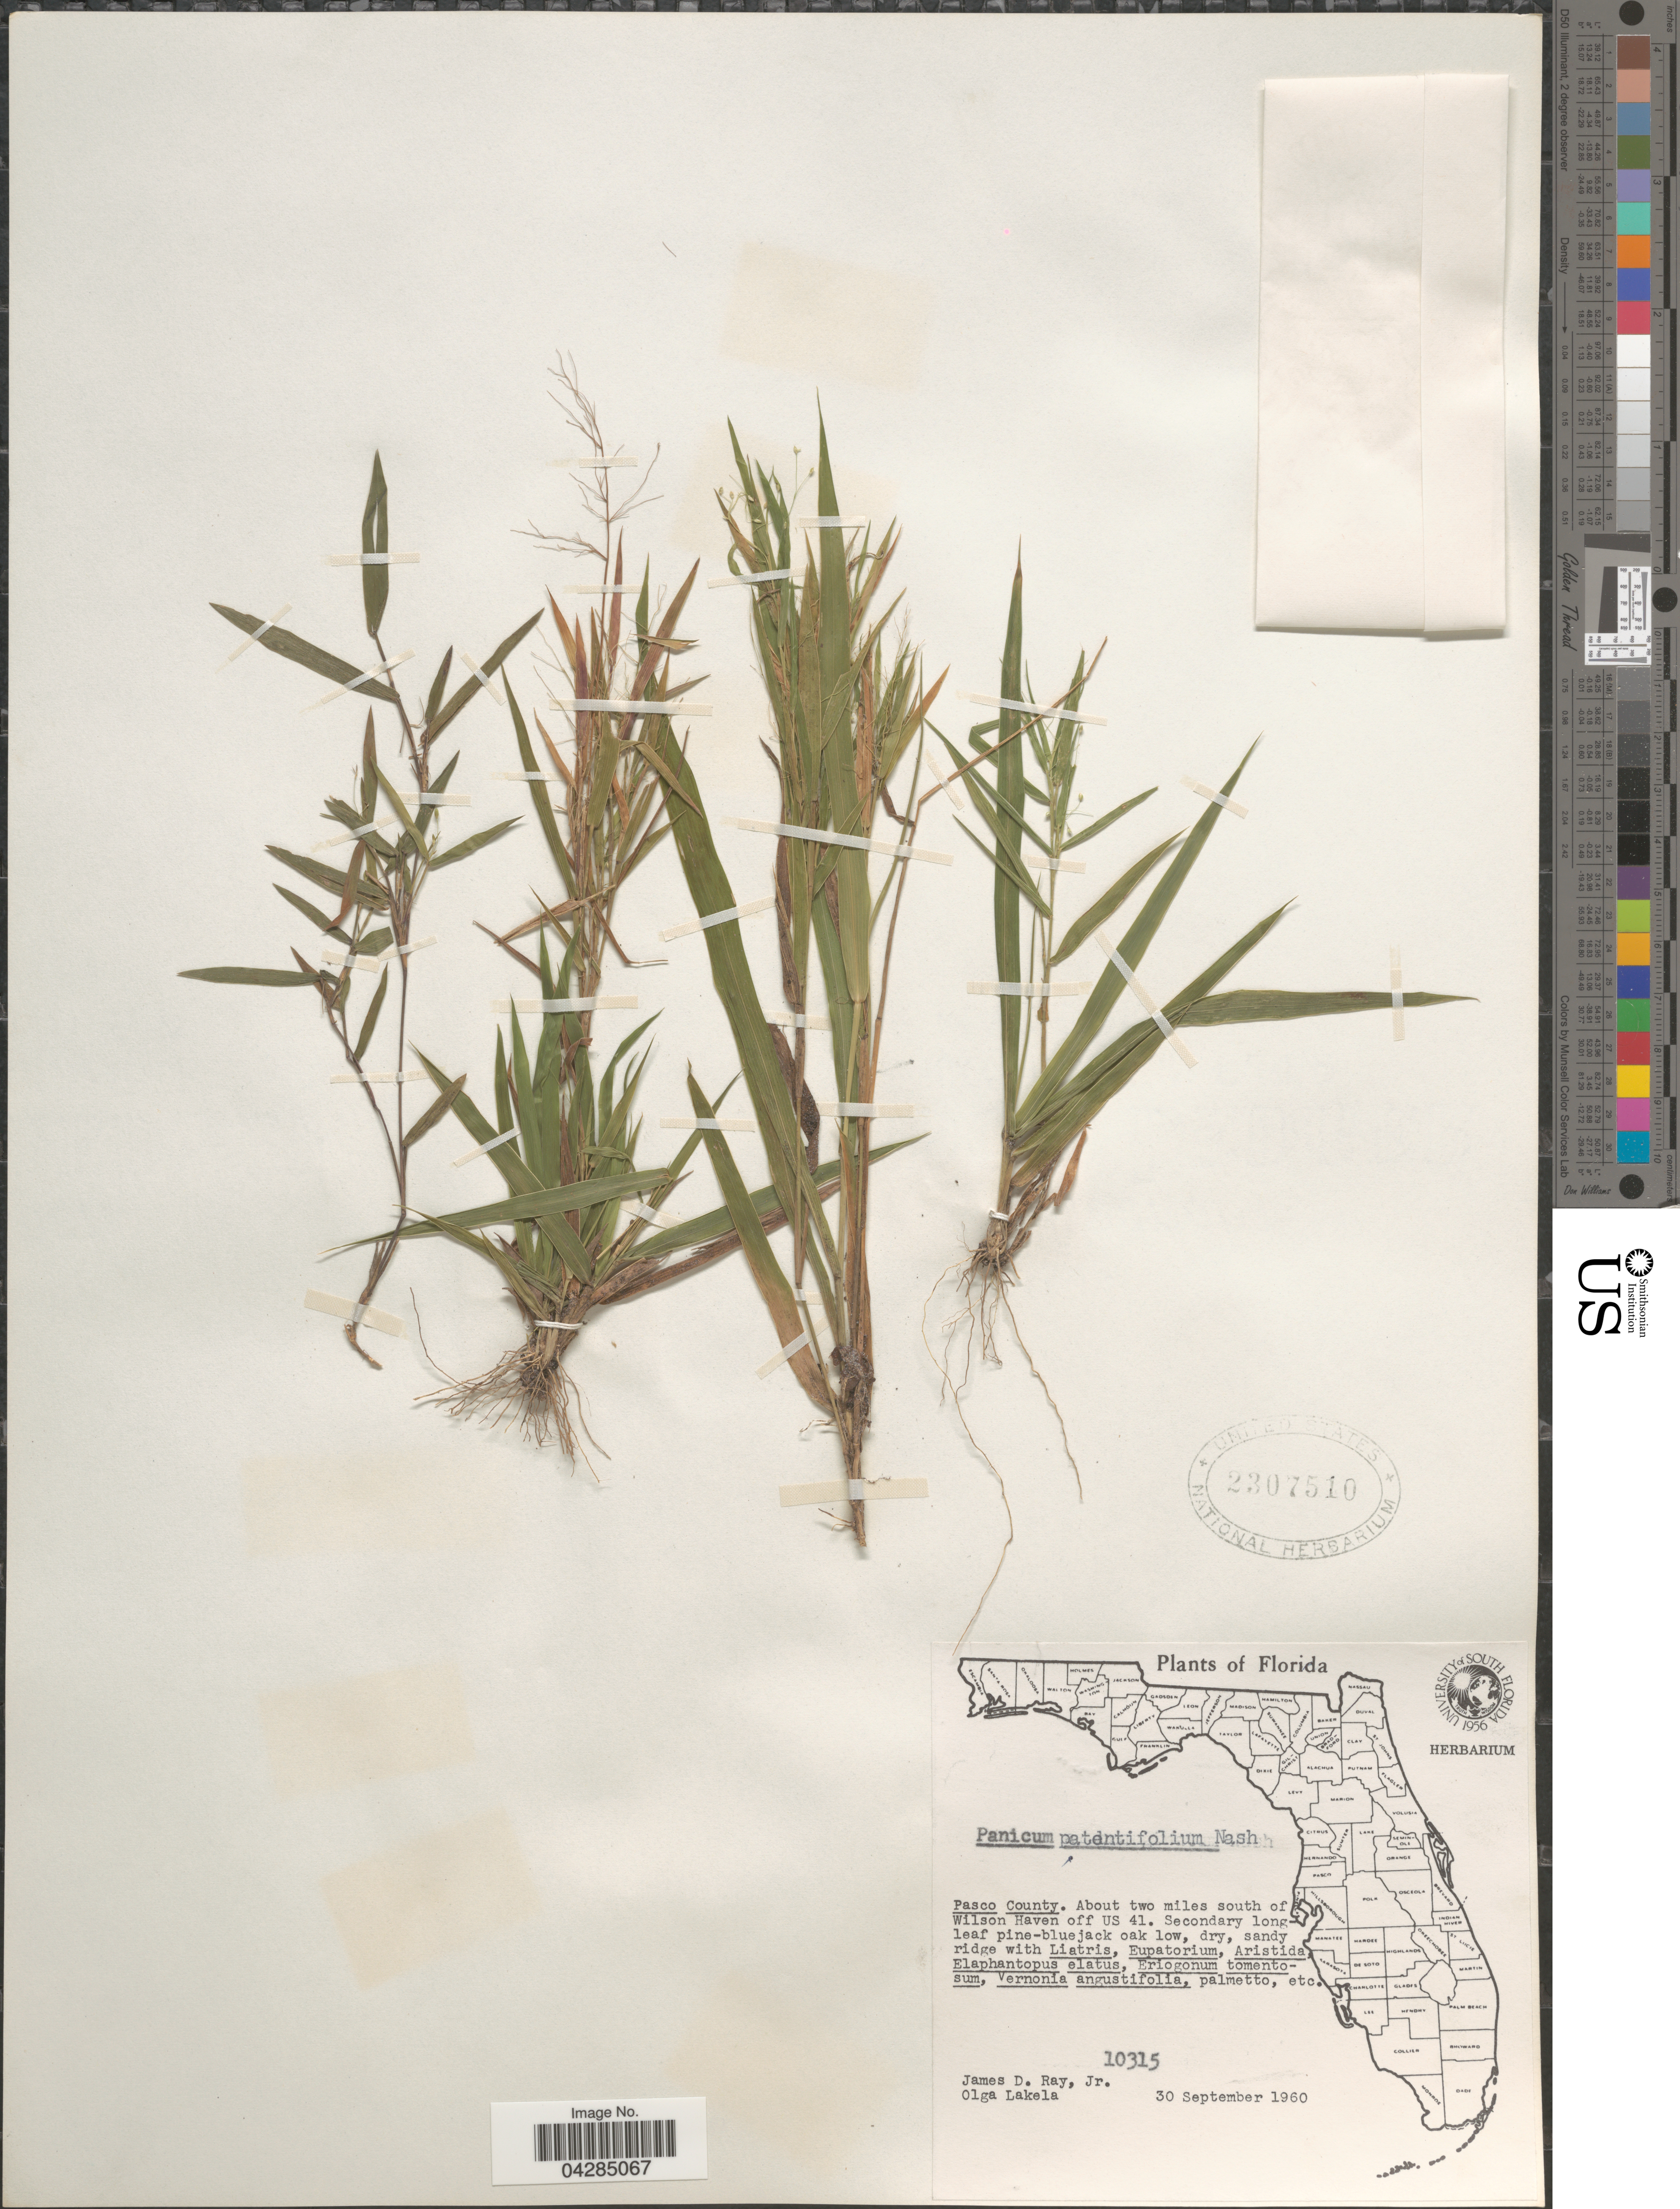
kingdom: Plantae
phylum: Tracheophyta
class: Liliopsida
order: Poales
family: Poaceae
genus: Dichanthelium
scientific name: Dichanthelium portoricense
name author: (Desv. ex Ham.) B.F. Hansen & Wunderlin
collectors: J. D. Ray Jr. & O. Lakela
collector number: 10315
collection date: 1960-09-30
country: United States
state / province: Florida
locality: Pasco County. About two miles south of Wilson Haven off US 41.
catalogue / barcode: US 2307510